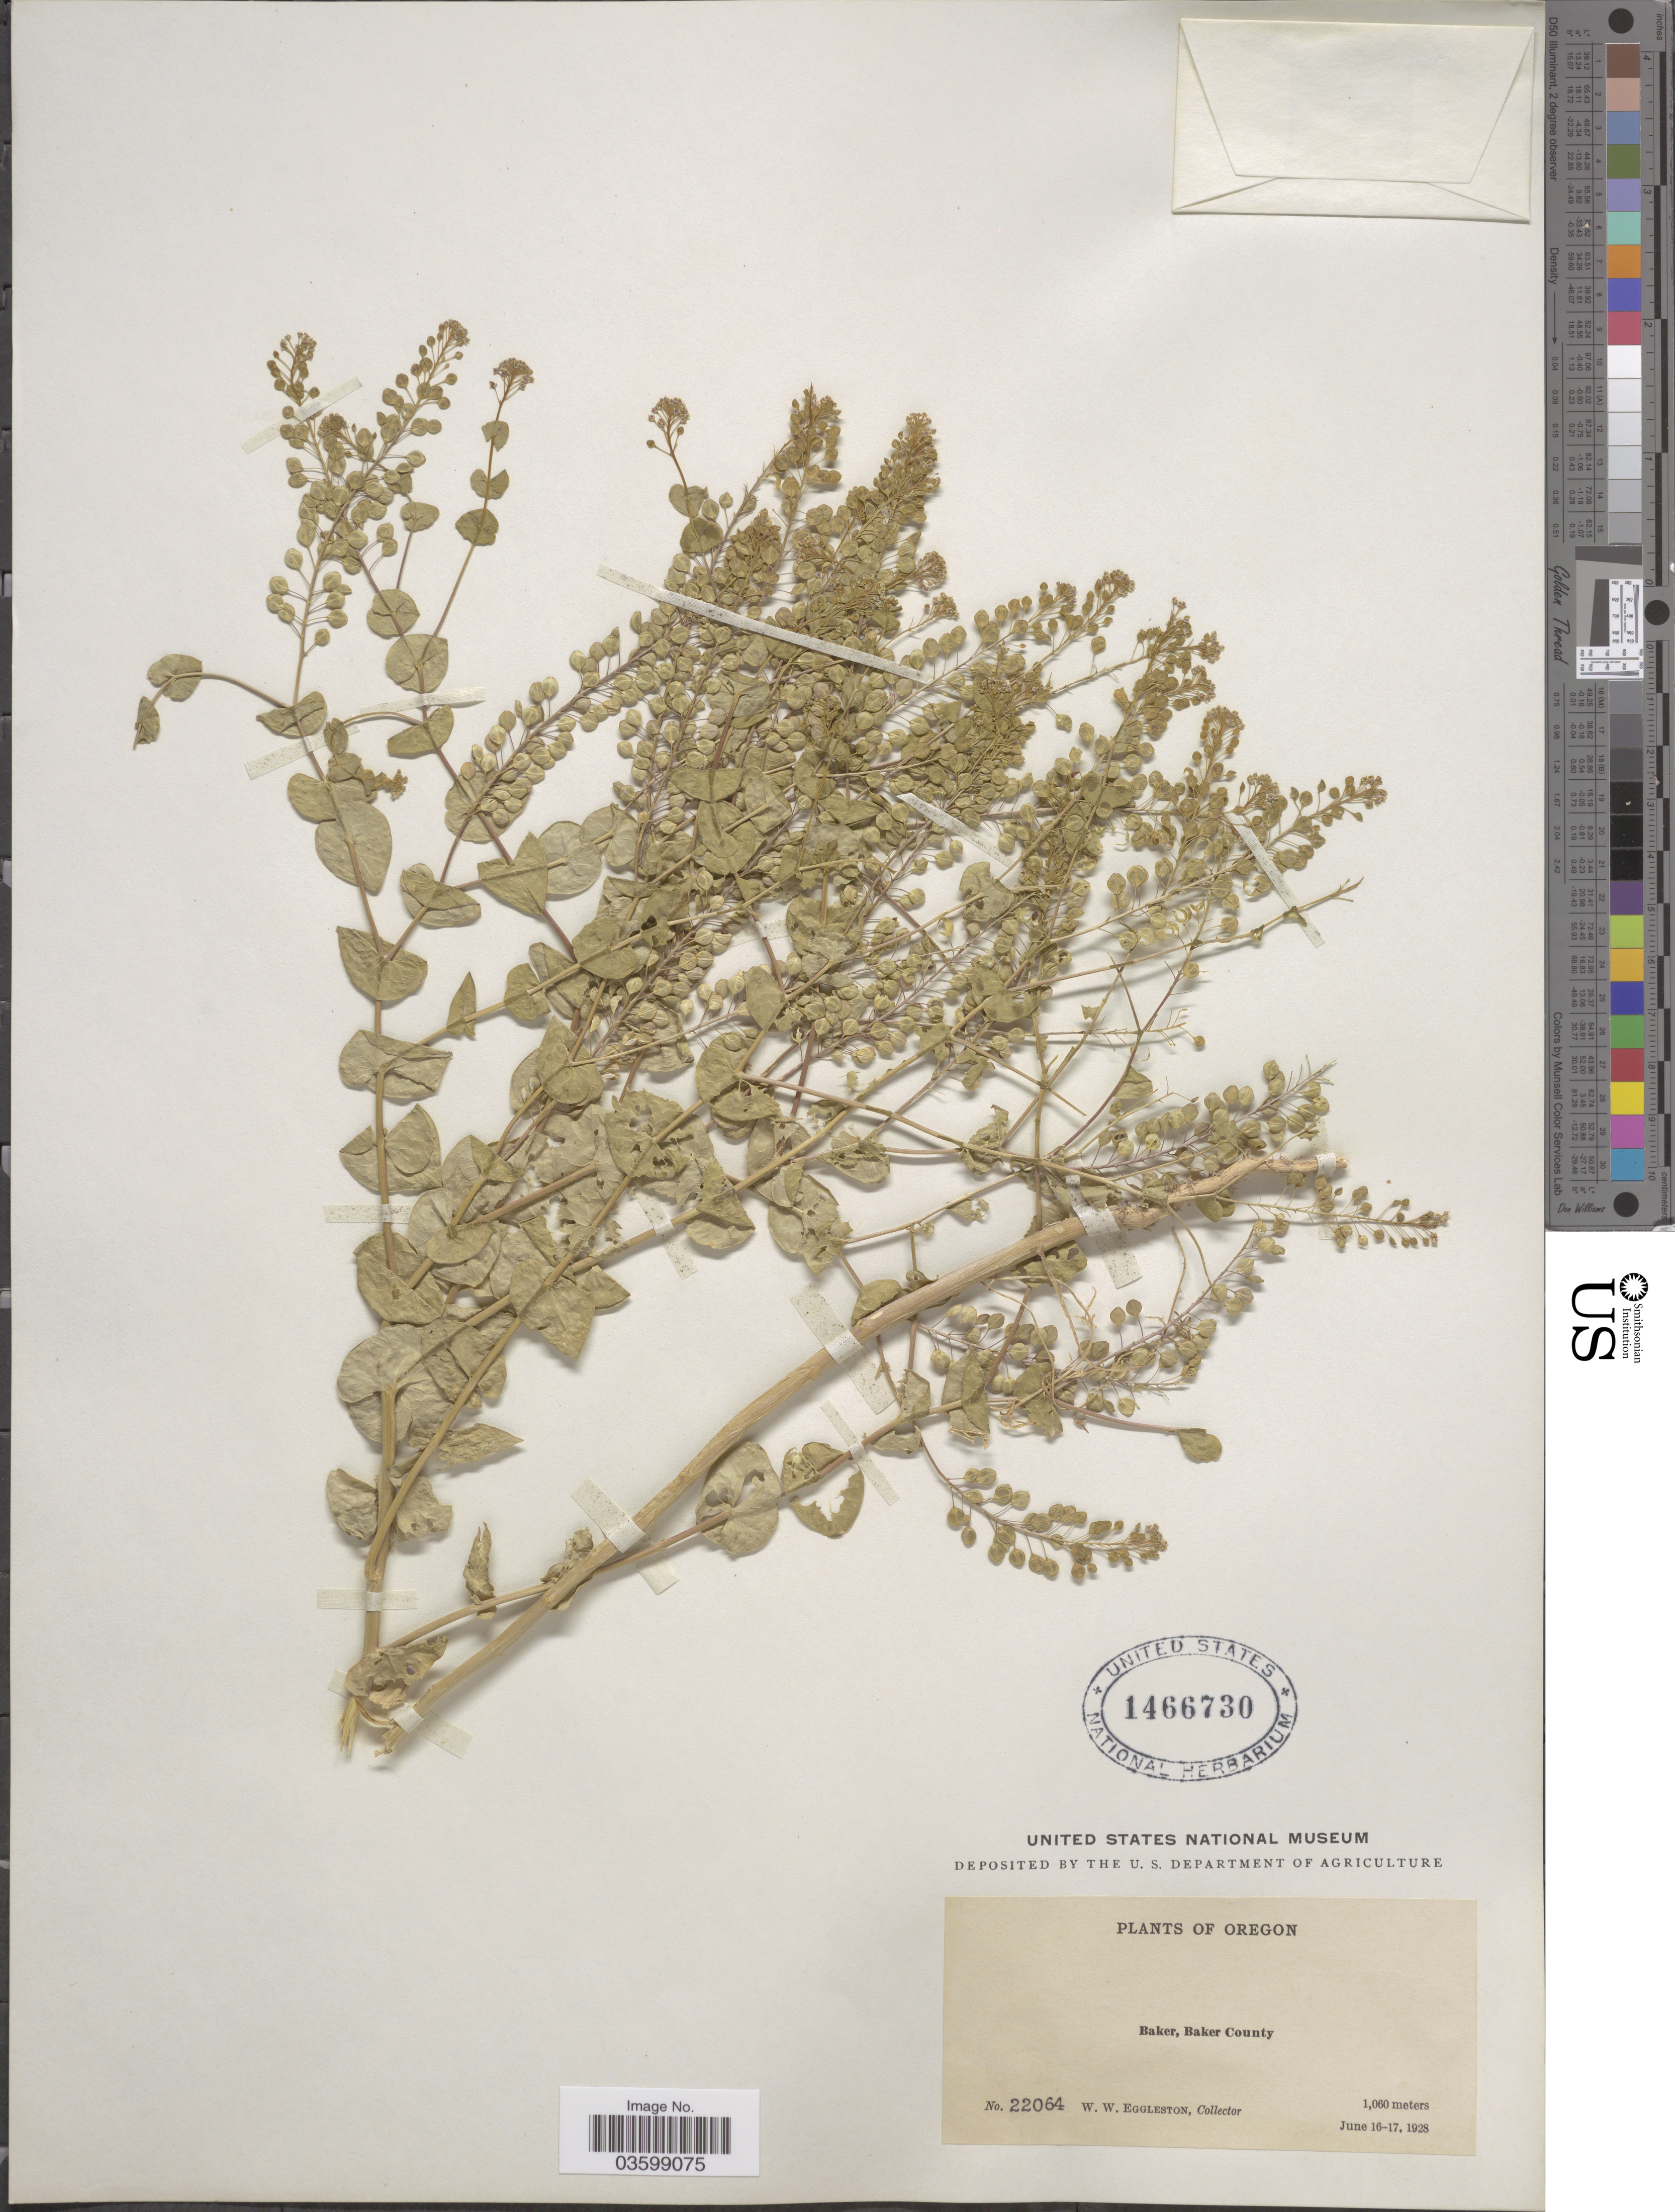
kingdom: Plantae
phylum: Tracheophyta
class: Magnoliopsida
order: Brassicales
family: Brassicaceae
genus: Lepidium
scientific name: Lepidium perfoliatum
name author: L.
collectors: W. W. Eggleston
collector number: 22064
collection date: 1928-06-16/1928-06-17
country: United States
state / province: Oregon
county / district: Baker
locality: Baker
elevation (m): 1060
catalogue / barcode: US 1466730